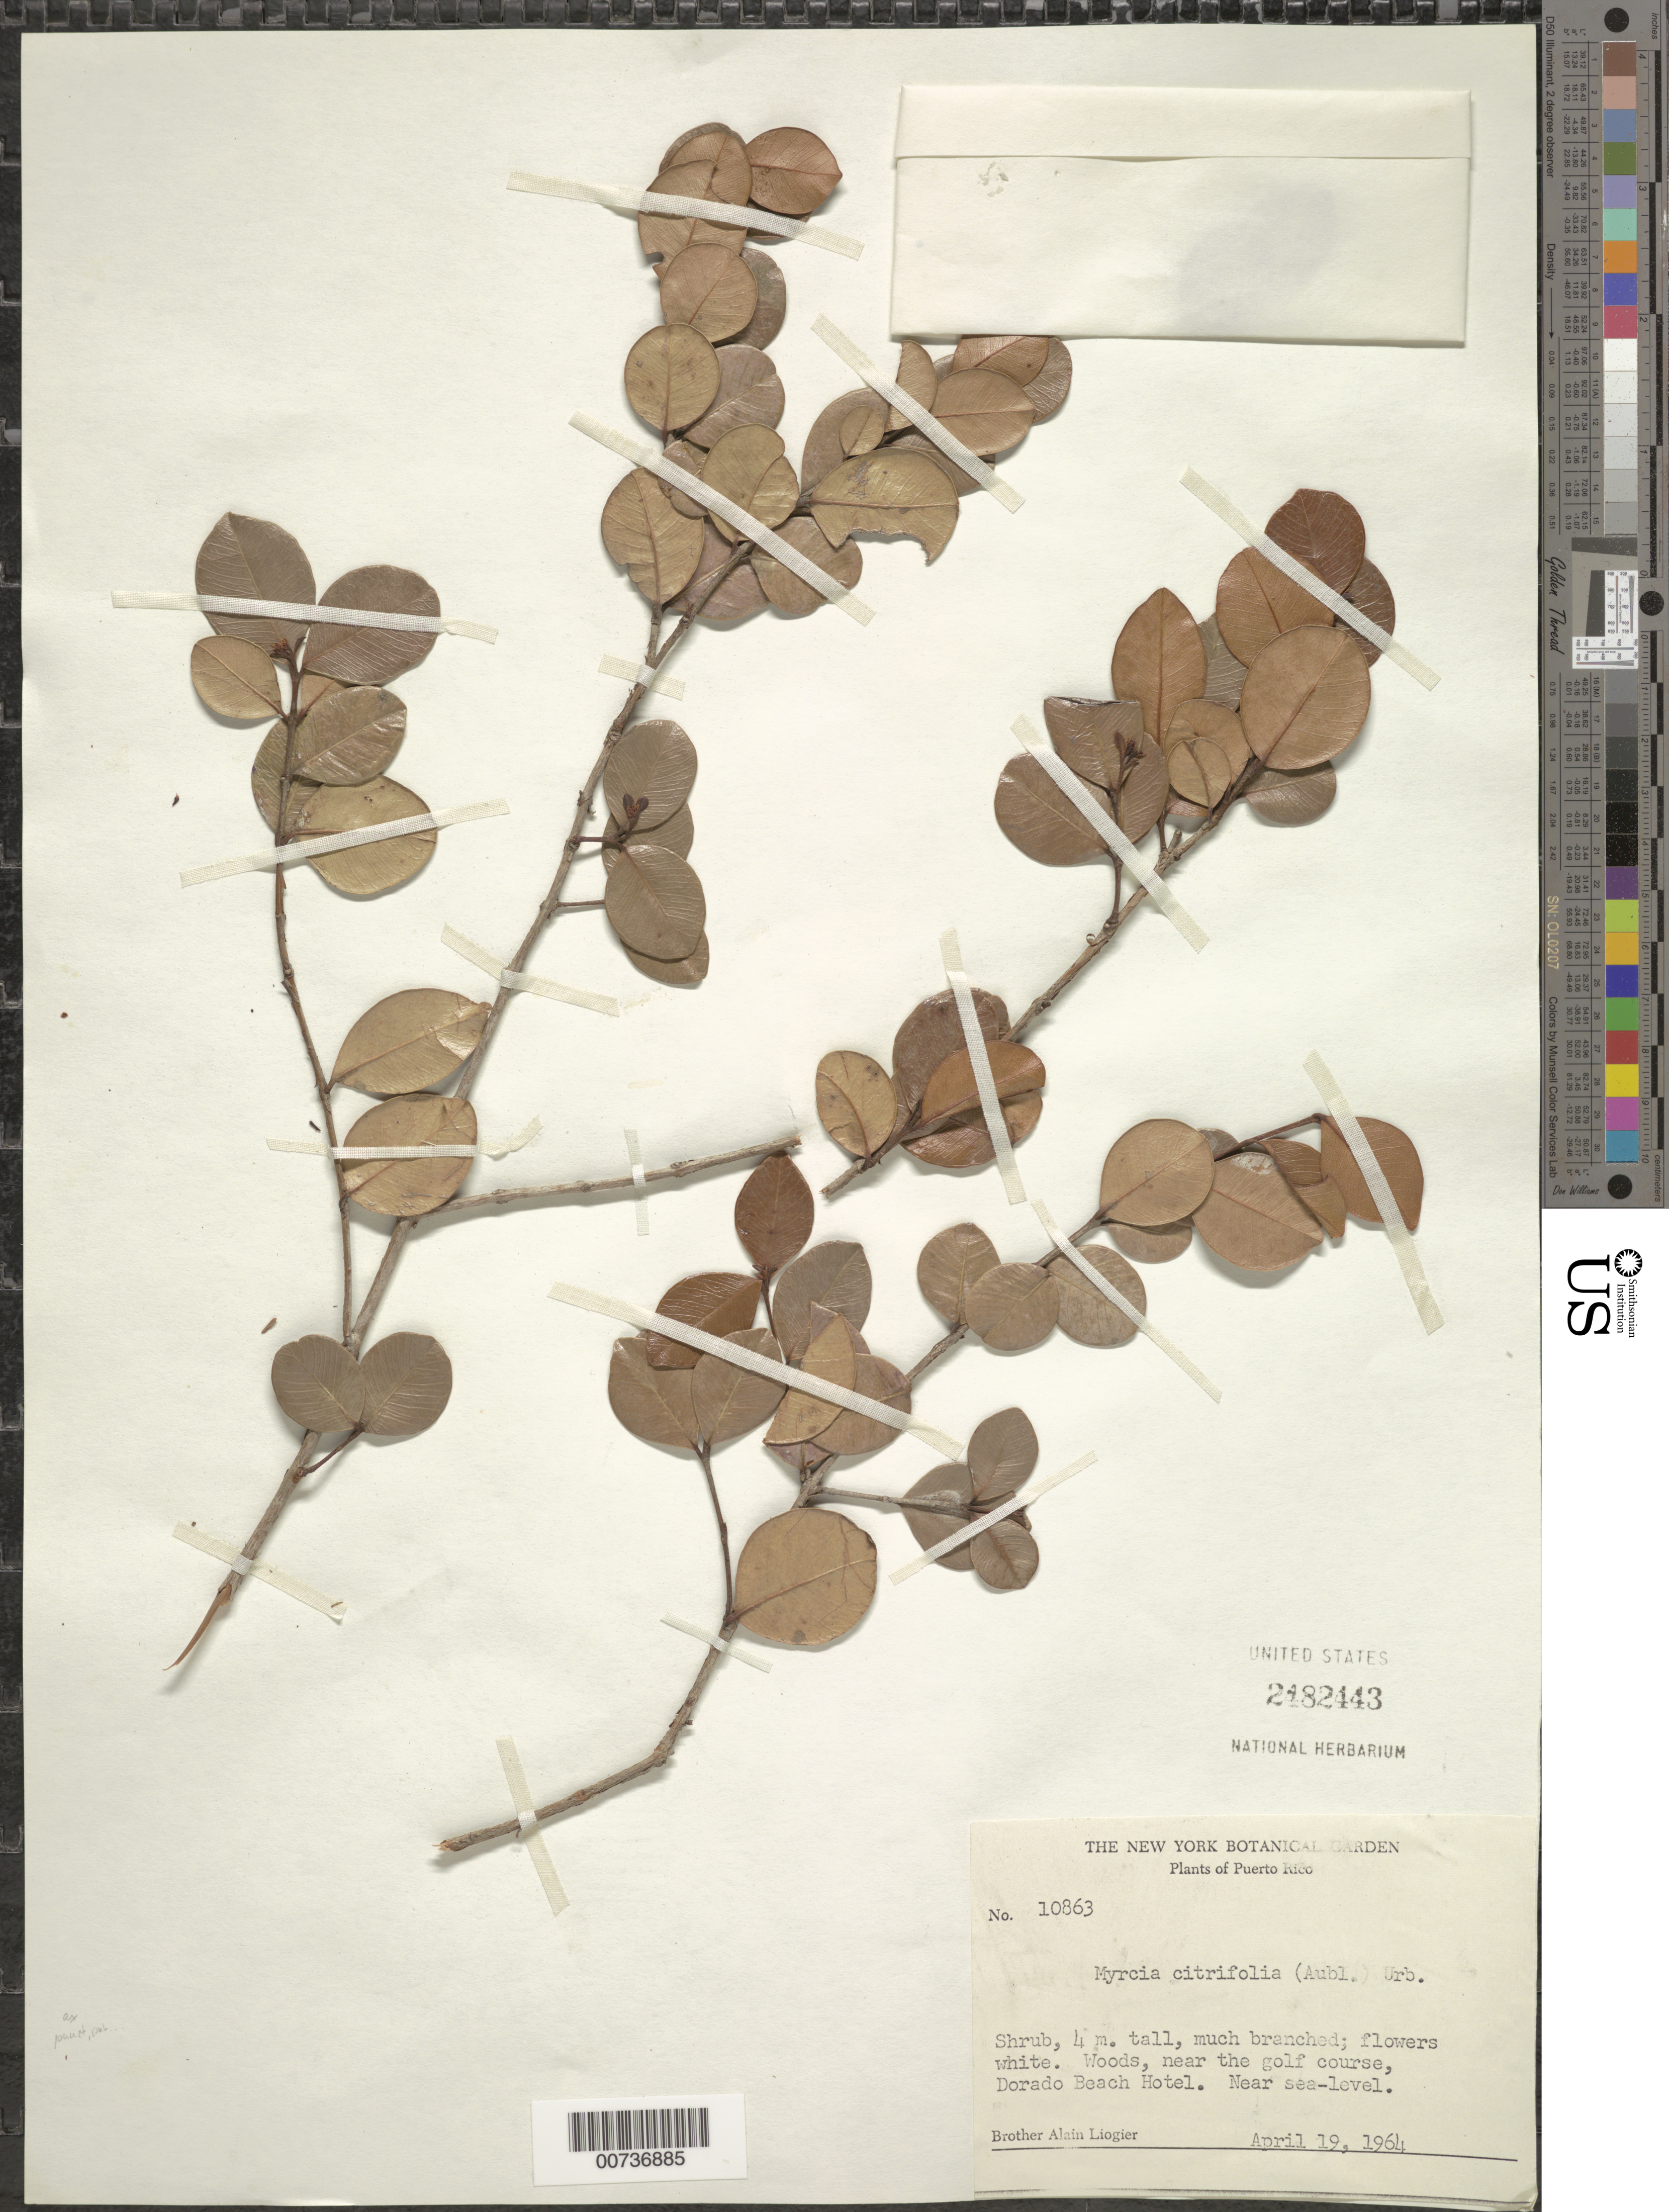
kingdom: Plantae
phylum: Tracheophyta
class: Magnoliopsida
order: Myrtales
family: Myrtaceae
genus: Myrcia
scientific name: Myrcia citrifolia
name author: (Aubl.) Urb.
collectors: A. H. Liogier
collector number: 10863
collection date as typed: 19 Apr 1964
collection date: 1964-04-19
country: Puerto Rico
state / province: Dorado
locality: Dorado Beach Hotel, near the golf course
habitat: Woods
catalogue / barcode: US 2482443